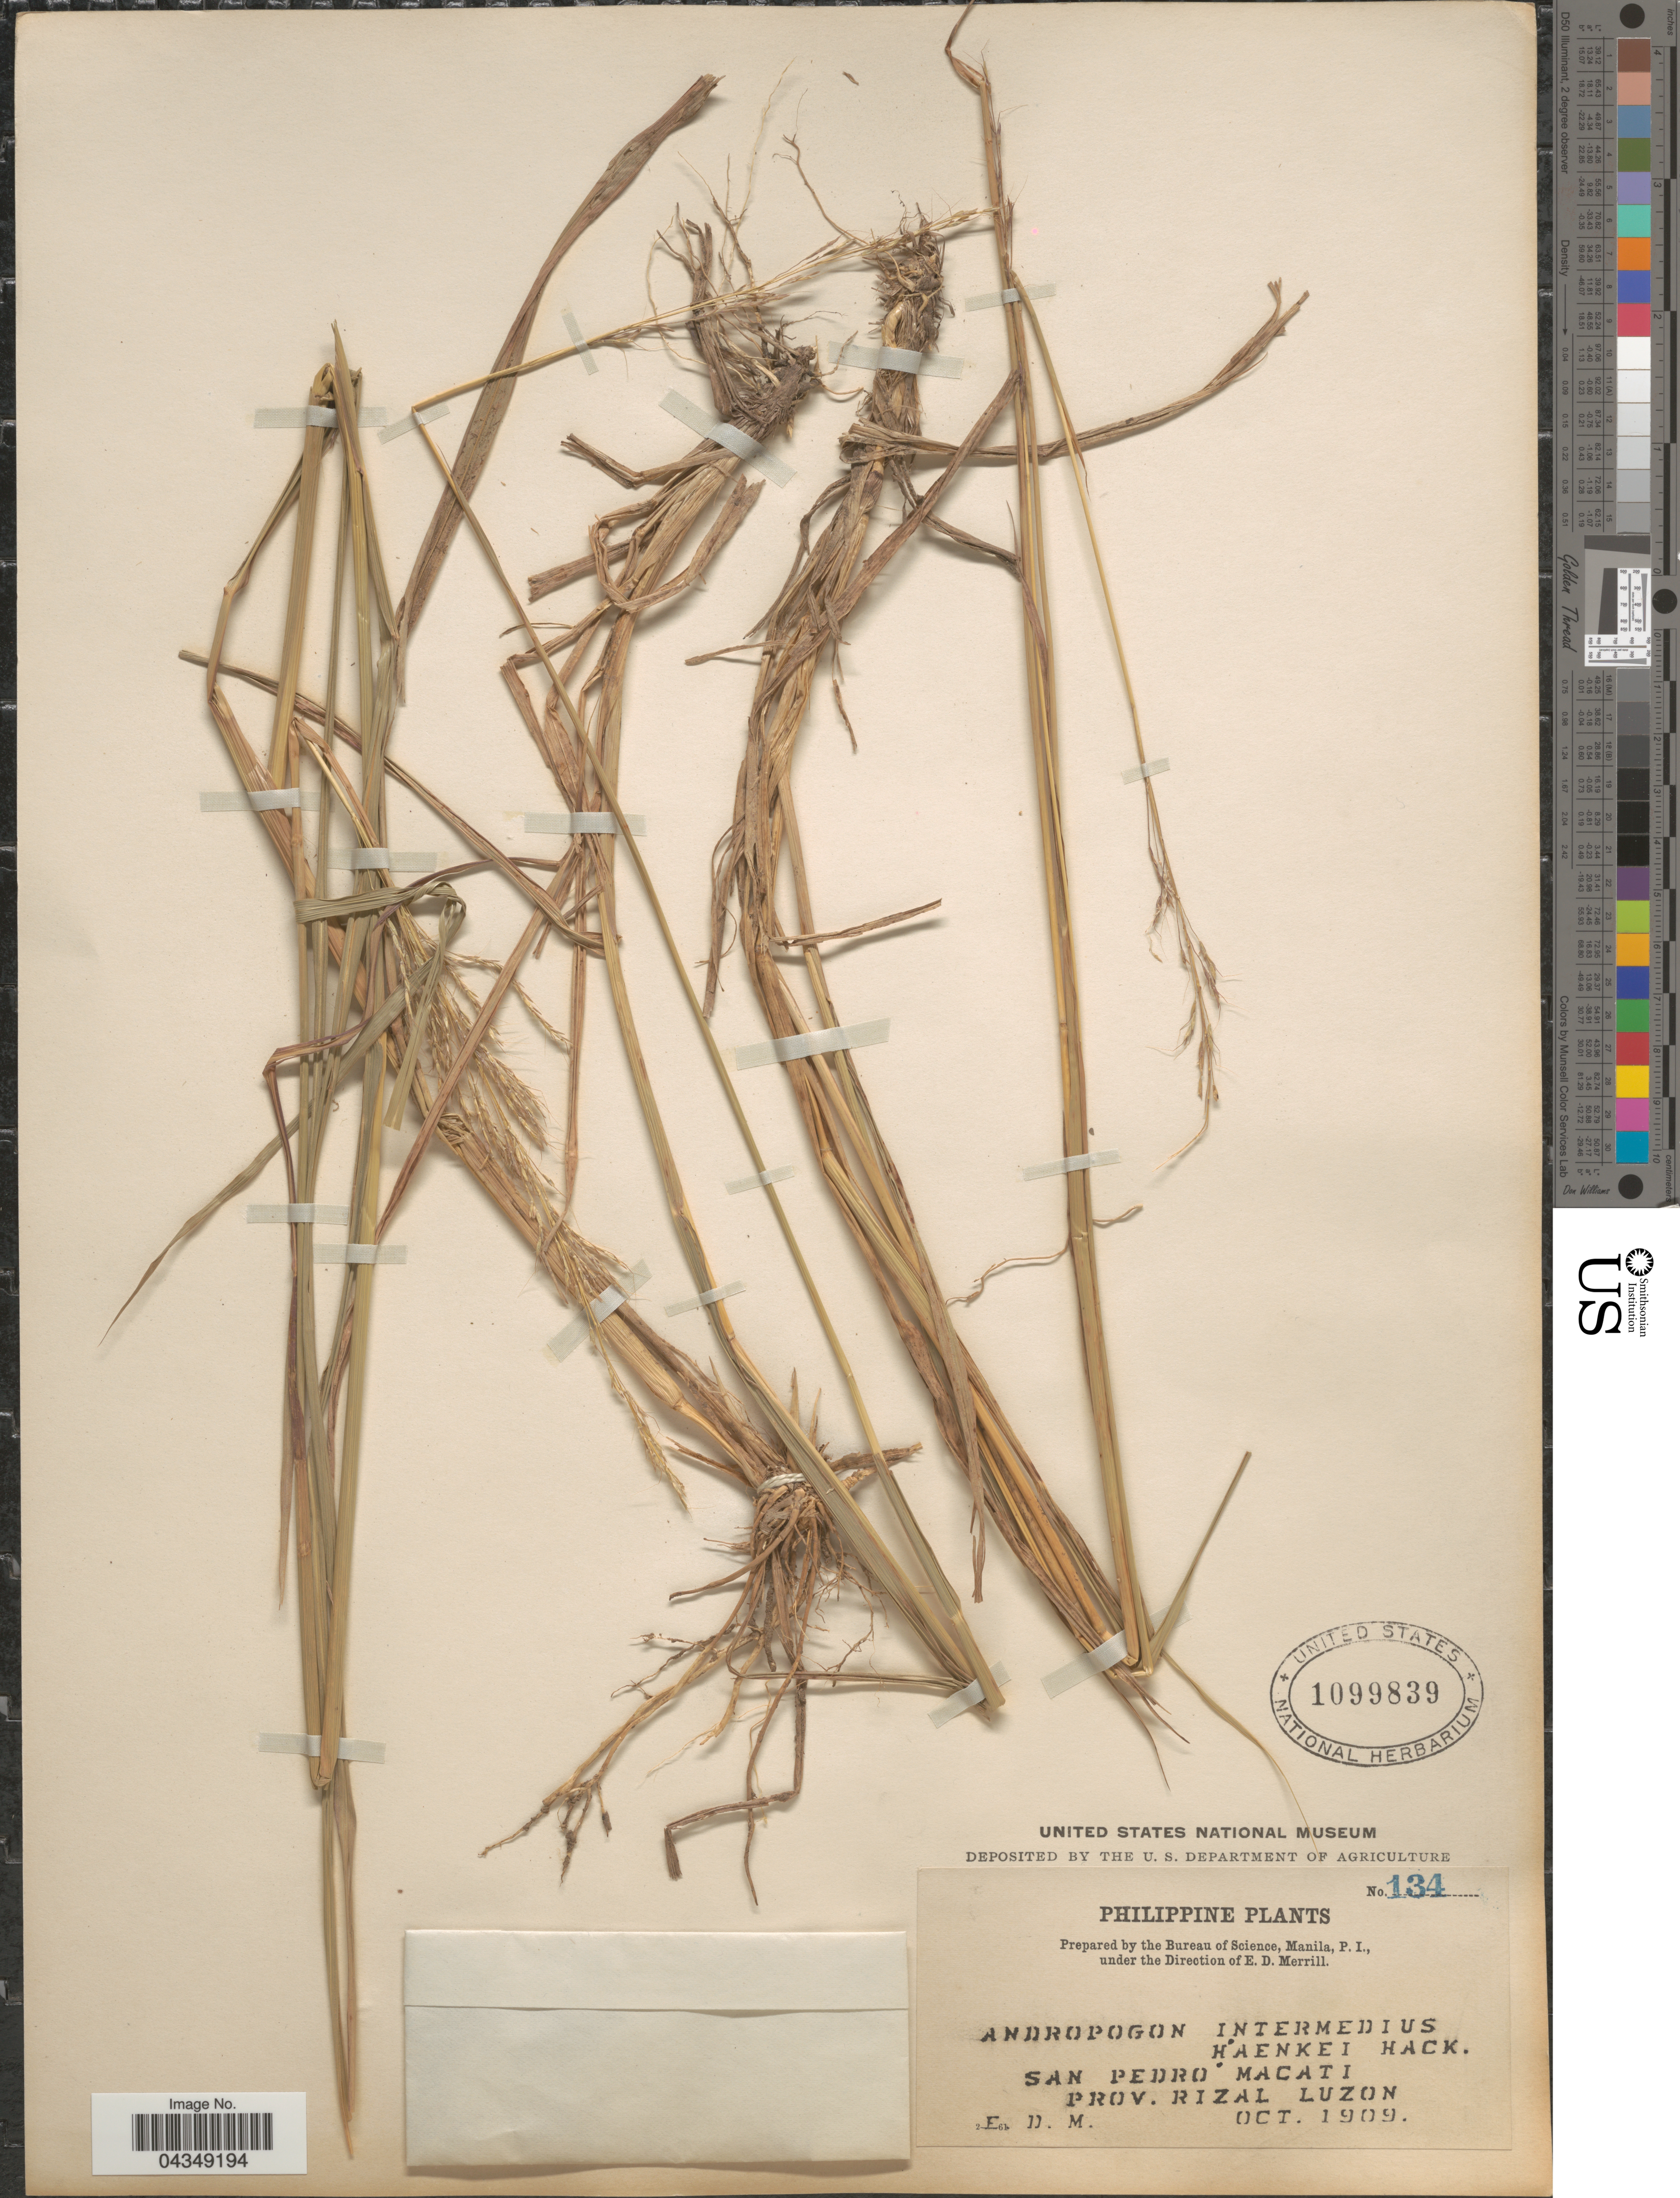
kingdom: Plantae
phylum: Tracheophyta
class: Liliopsida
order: Poales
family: Poaceae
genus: Bothriochloa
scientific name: Bothriochloa bladhii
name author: (Retz.) S.T. Blake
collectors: E. D. Merrill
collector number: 134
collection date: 1909-10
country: Philippines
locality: San Pedro Macati. Prov. Rizal Luzon.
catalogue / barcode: US 1099839